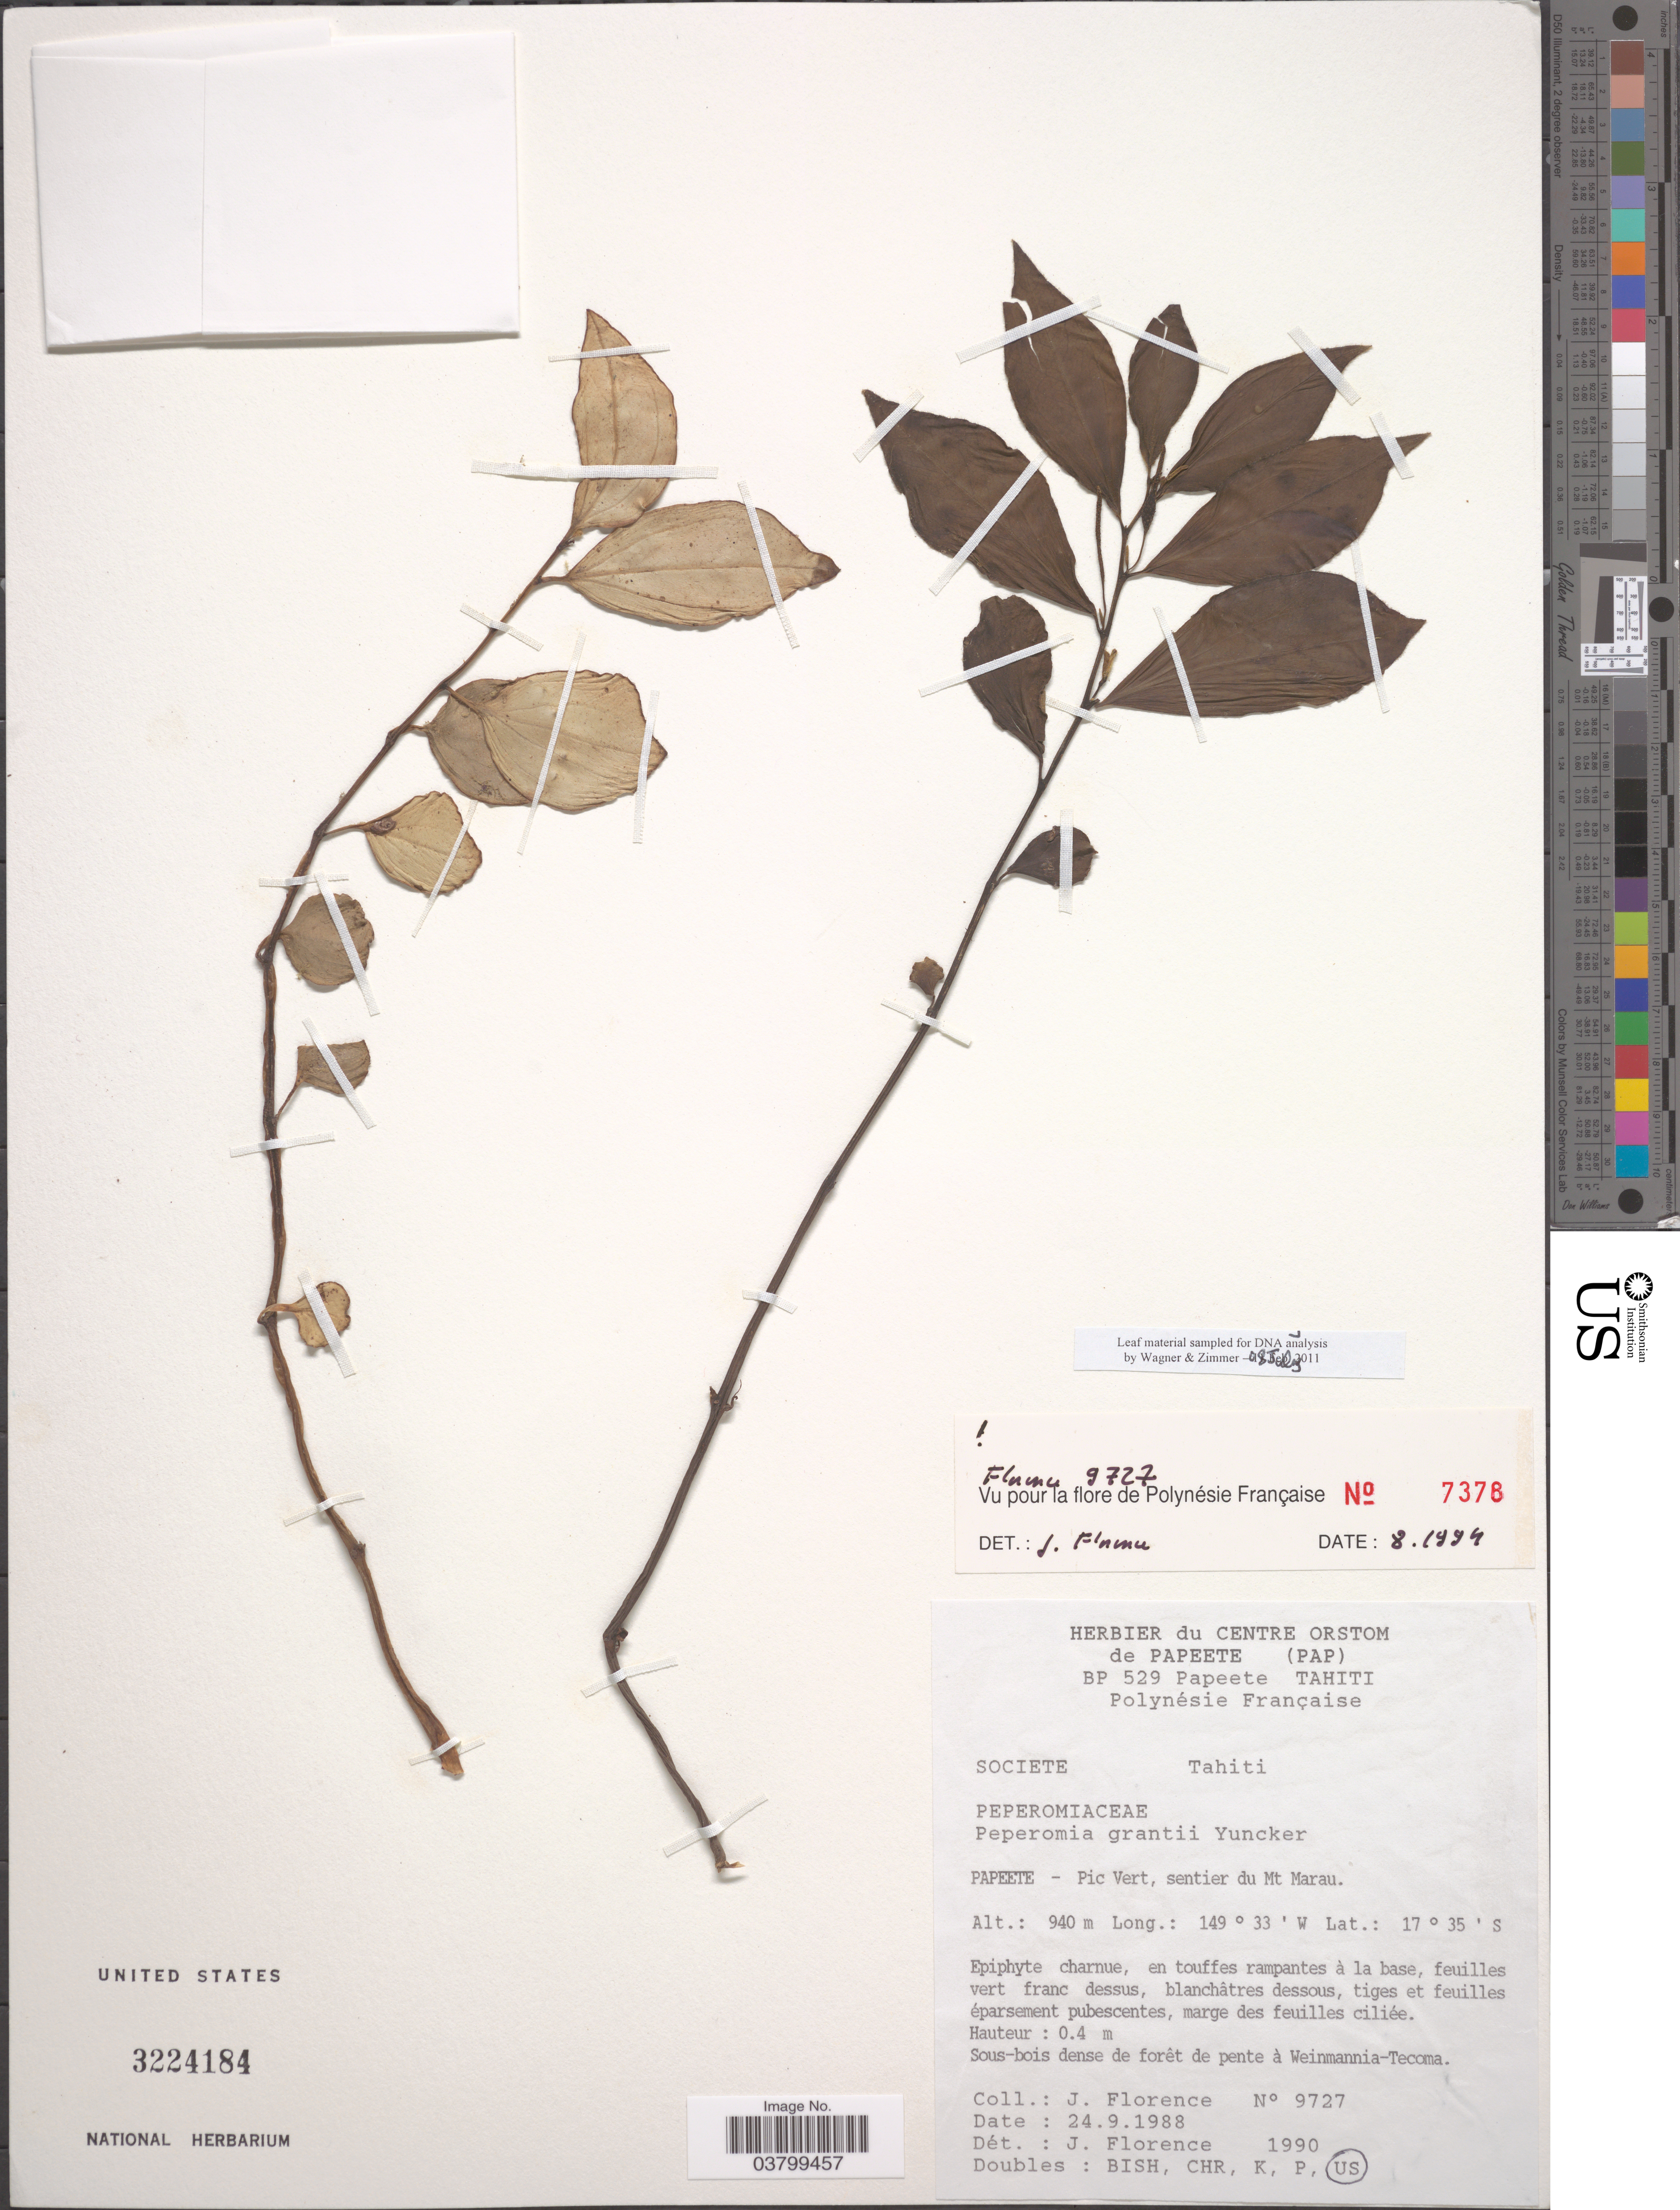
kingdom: Plantae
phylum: Tracheophyta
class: Magnoliopsida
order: Piperales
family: Piperaceae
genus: Peperomia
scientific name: Peperomia grantii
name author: Yunck.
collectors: J. Florence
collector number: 9727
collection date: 1988-09-24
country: French Polynesia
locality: Societe. Tahiti. Papeete - Pic Vert, sentier du Mt Marau.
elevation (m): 940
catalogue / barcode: US 3224184